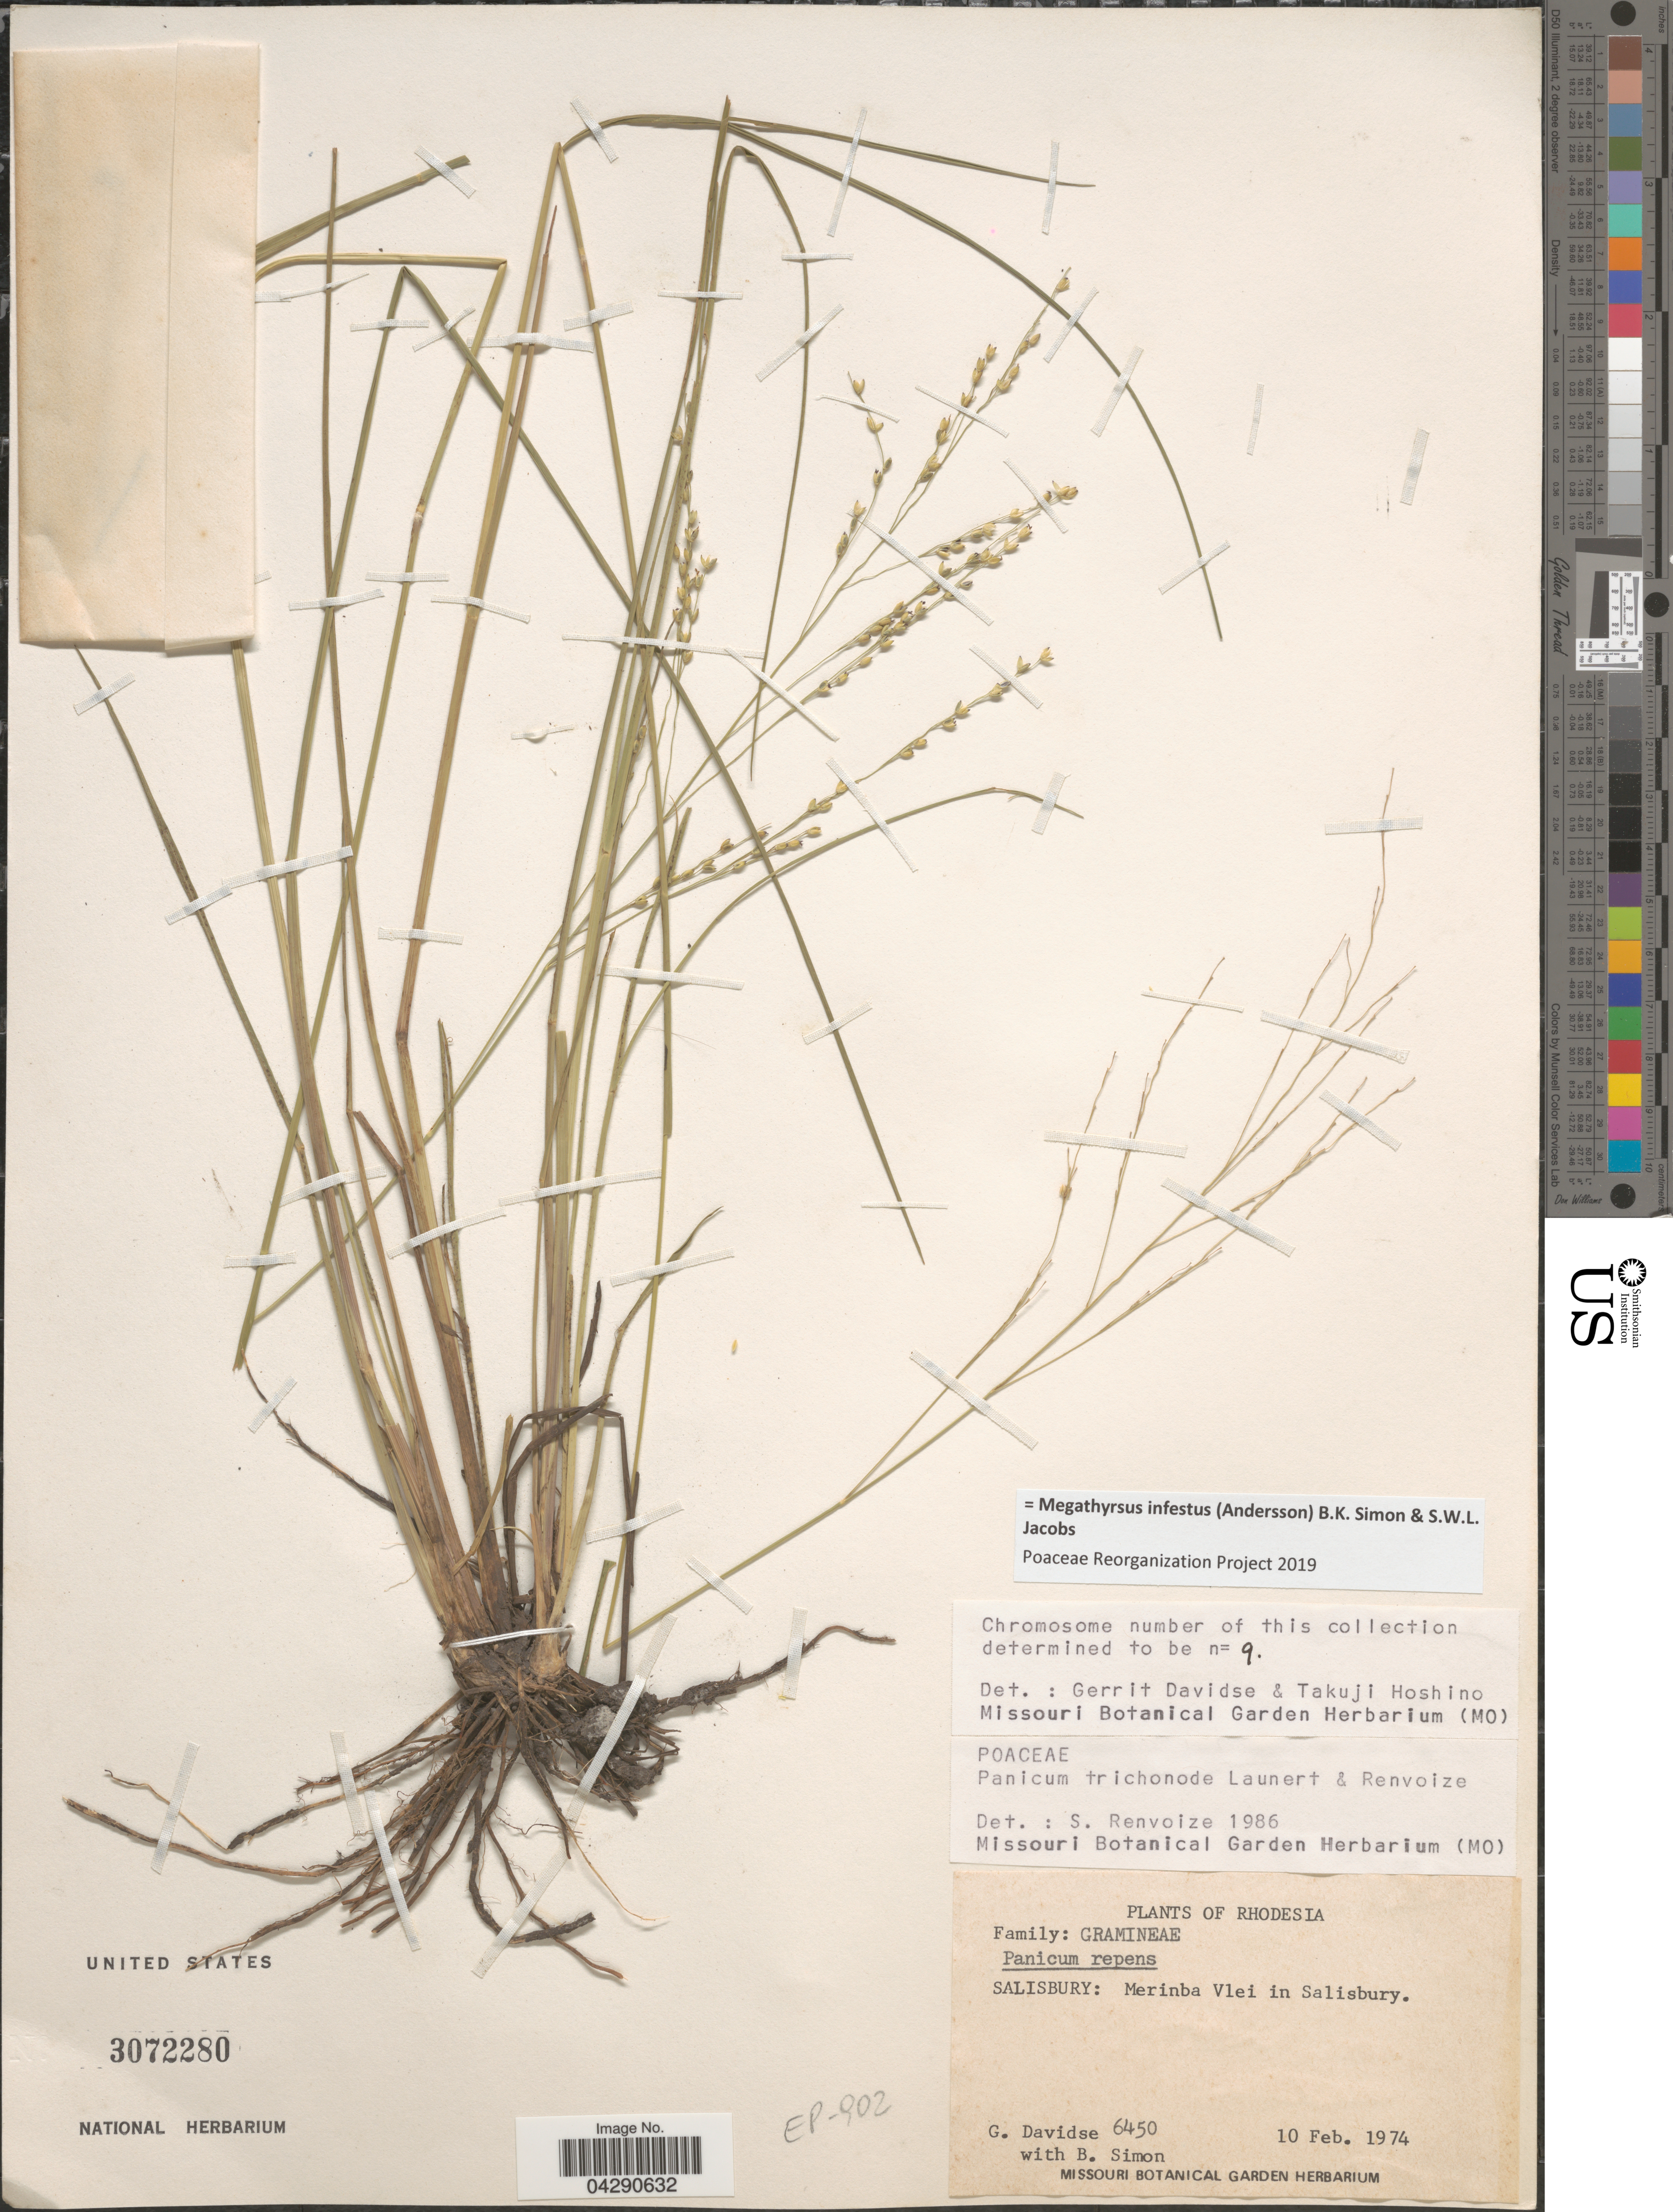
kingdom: Plantae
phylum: Tracheophyta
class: Liliopsida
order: Poales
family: Poaceae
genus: Megathyrsus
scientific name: Megathyrsus infestus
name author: (Peters) B.K. Simon & S.W.L. Jacobs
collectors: G. Davidse & B. Simon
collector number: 6450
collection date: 1974-02-10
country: Zimbabwe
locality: Rhodesia. Salisbury: Merinba Vlei in Salisbury.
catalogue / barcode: US 3072280